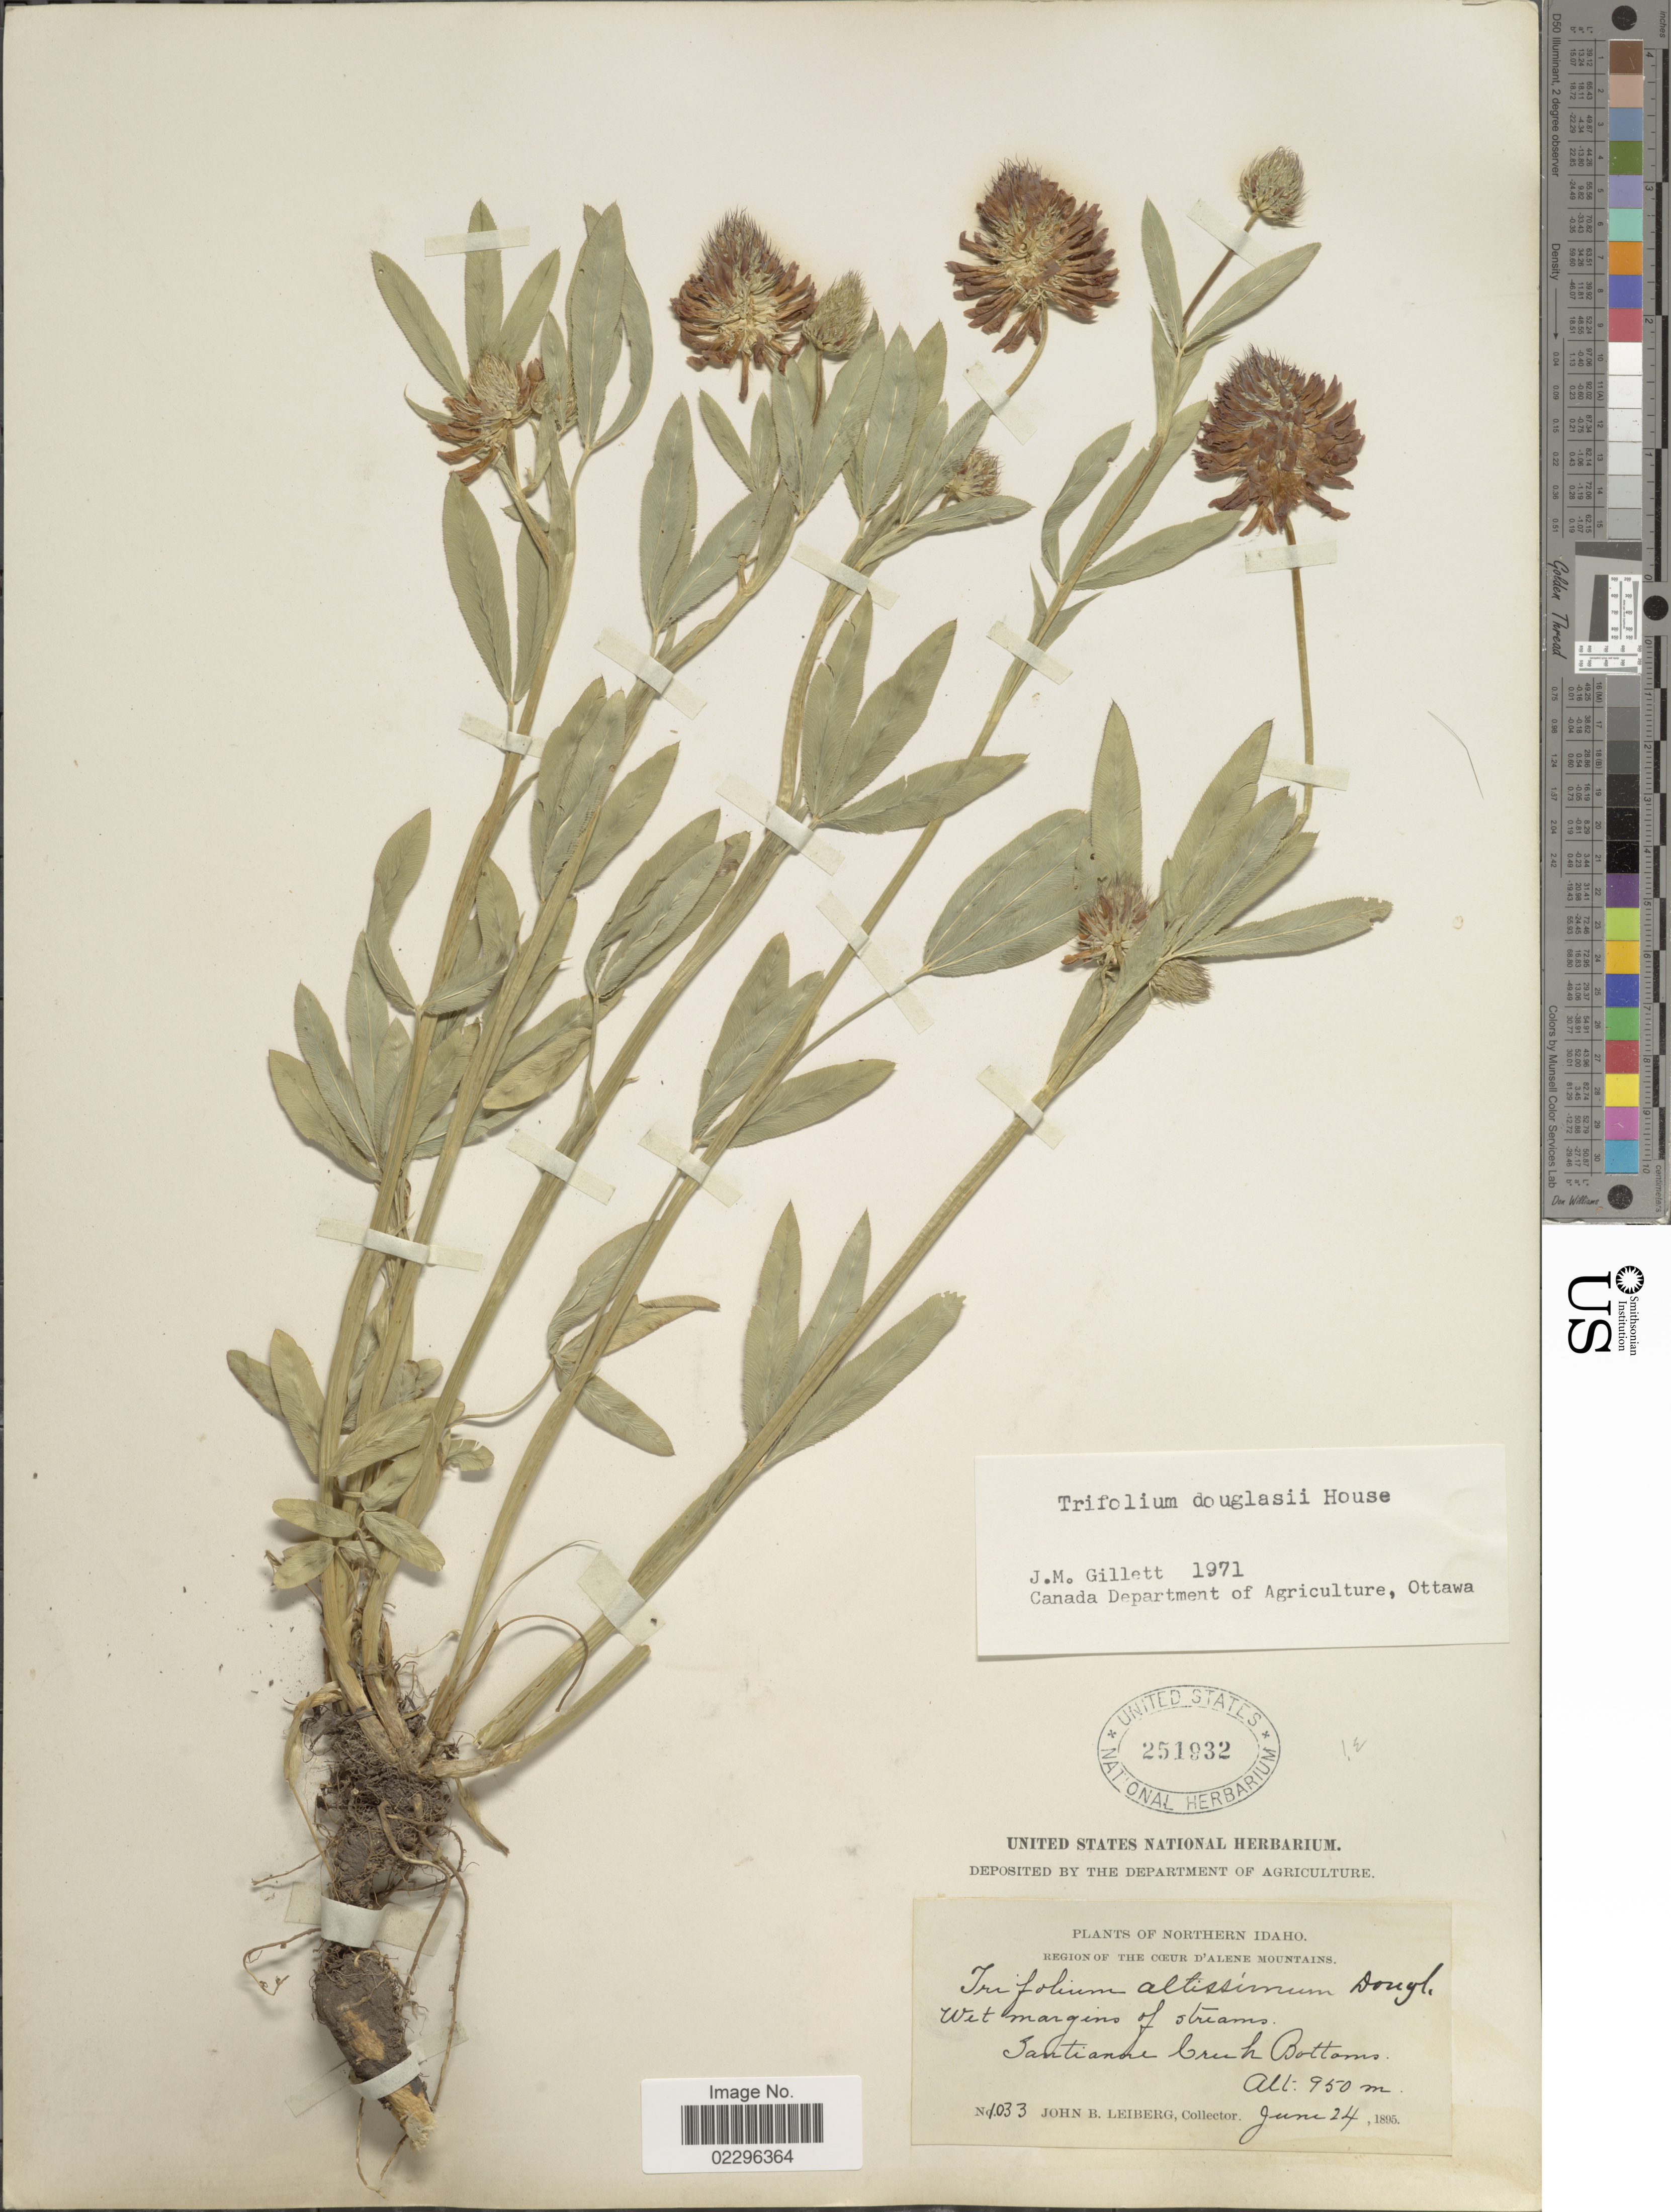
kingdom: Plantae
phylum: Tracheophyta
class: Magnoliopsida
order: Fabales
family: Fabaceae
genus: Trifolium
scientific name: Trifolium douglasii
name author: House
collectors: J. B. Leiberg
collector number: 1033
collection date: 1895-06-24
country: United States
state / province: Idaho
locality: Northern Idaho. region of the Coeur D'Alene Mountains. Santianne bruh Bottoms.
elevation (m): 950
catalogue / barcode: US 251932